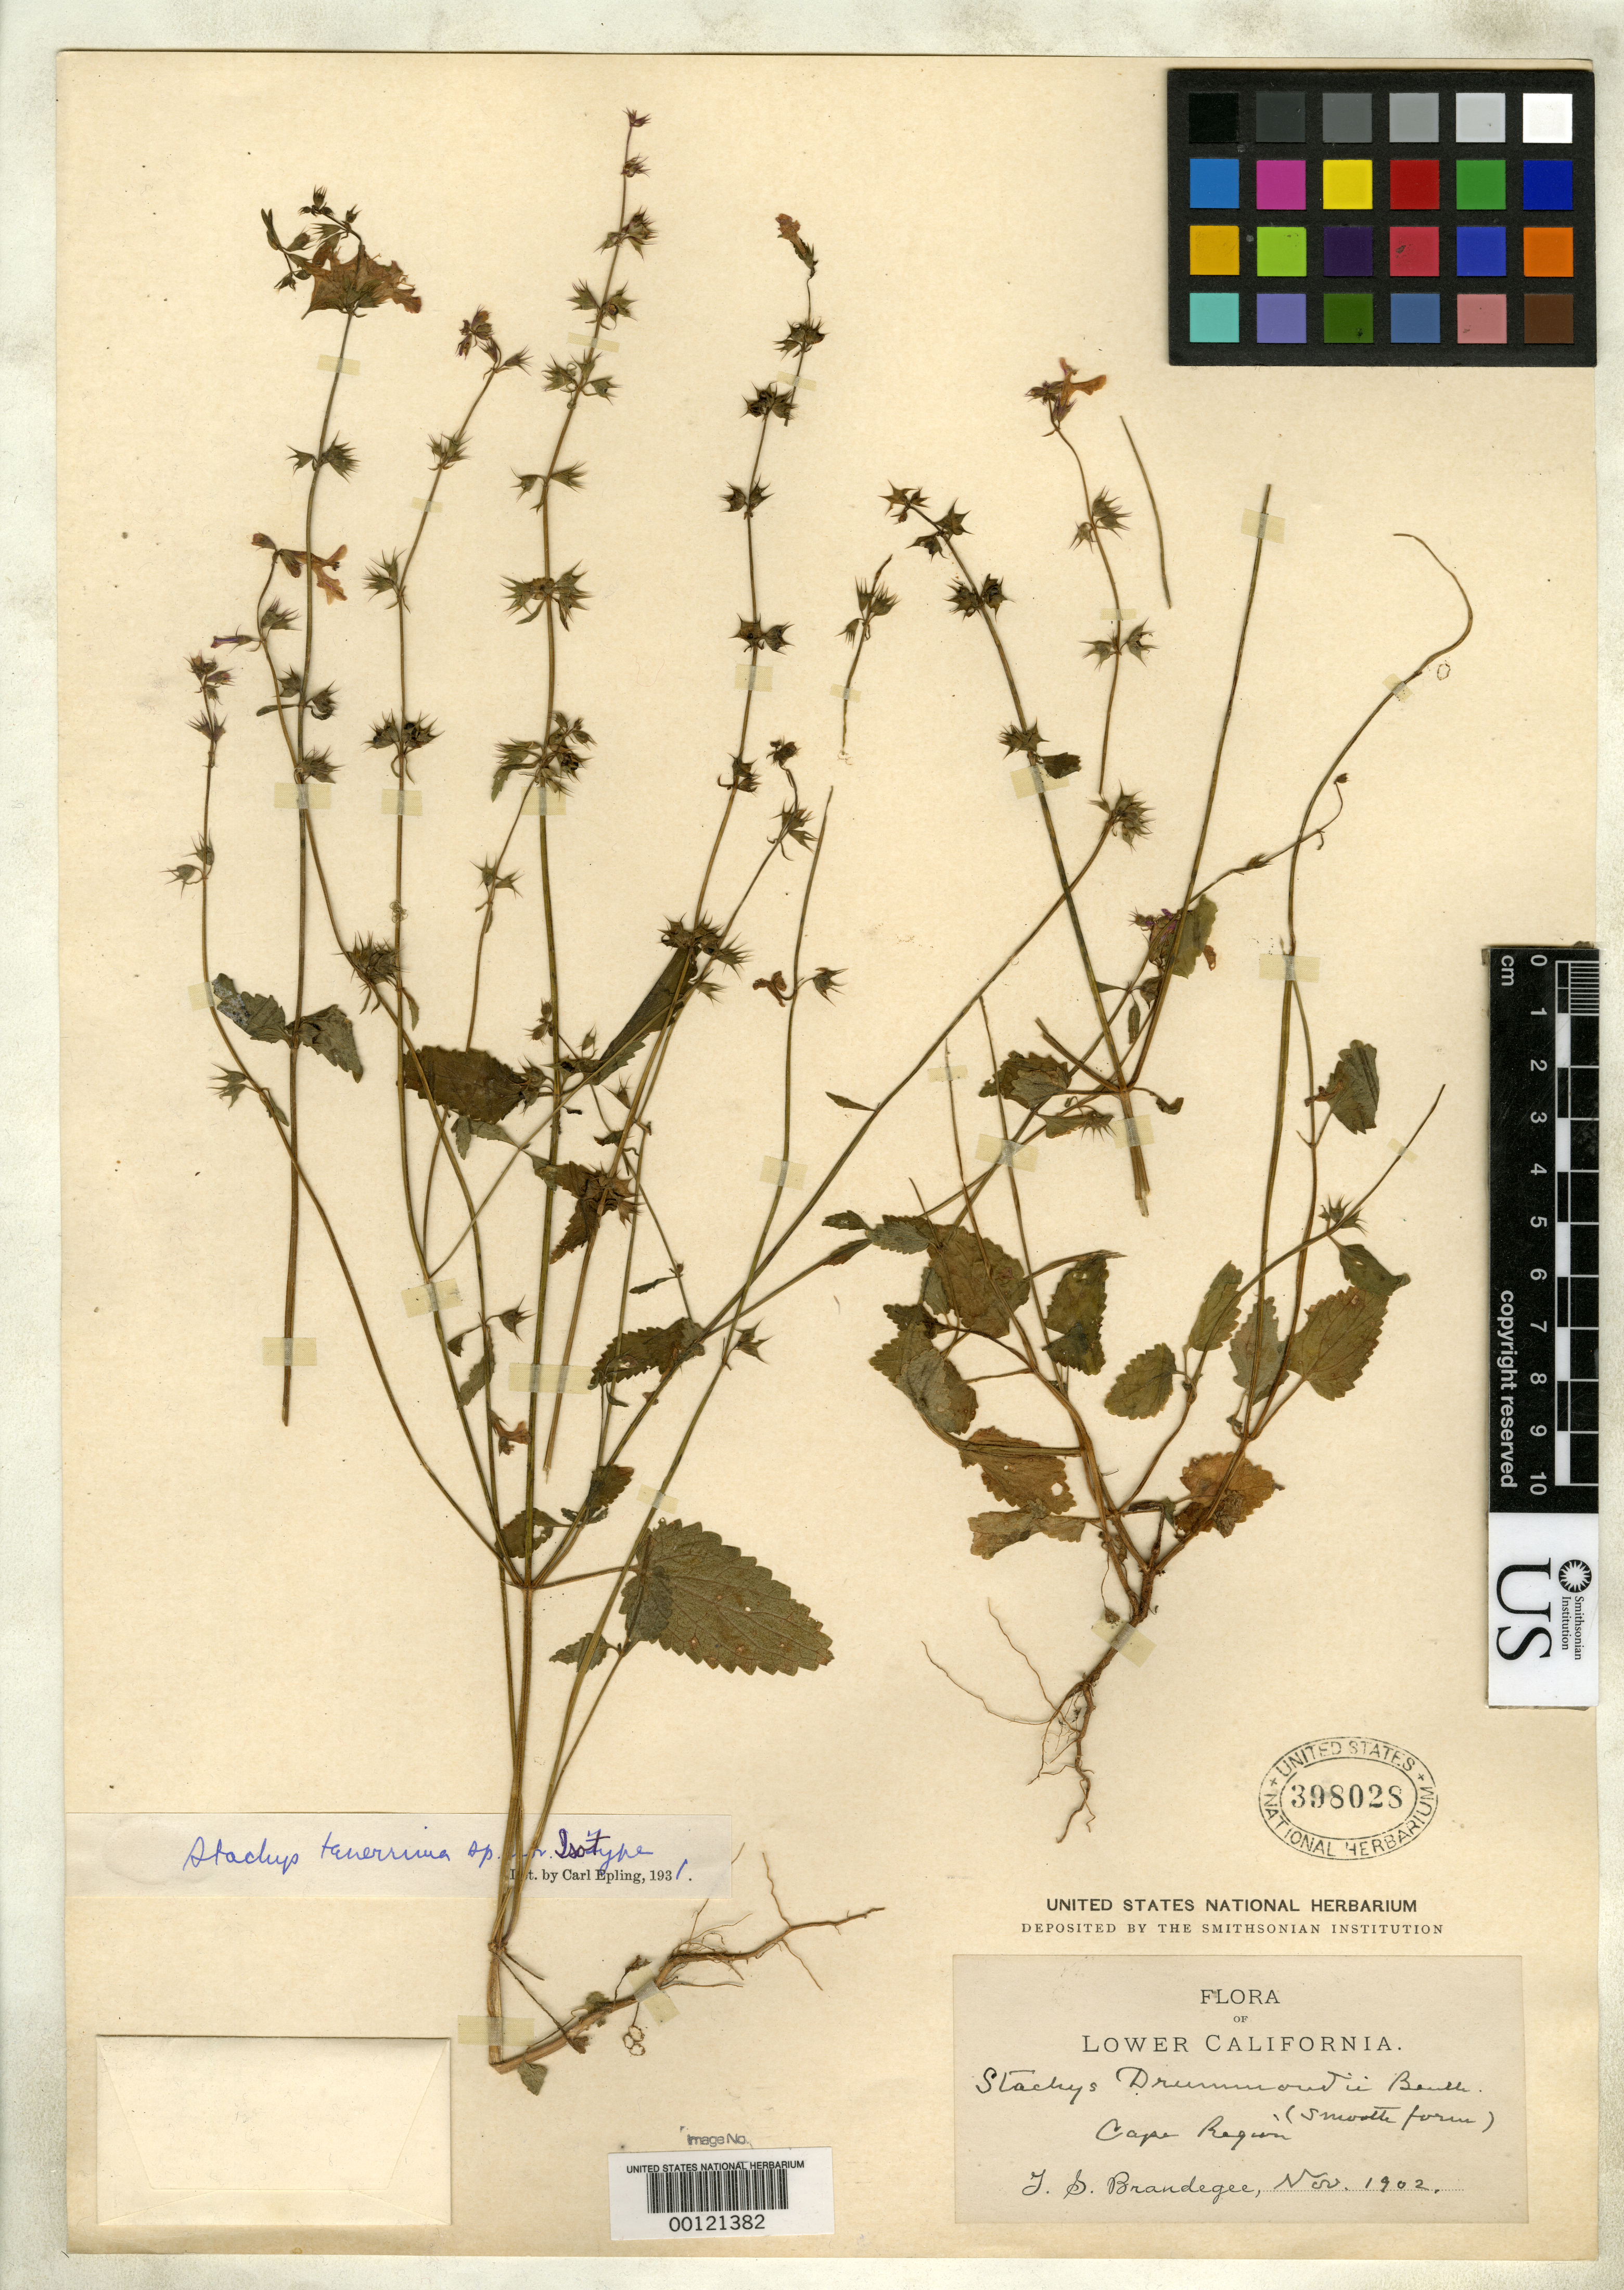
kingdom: Plantae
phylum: Tracheophyta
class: Magnoliopsida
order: Lamiales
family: Lamiaceae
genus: Stachys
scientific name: Stachys tenerrima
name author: Epling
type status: Isotype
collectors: T. S. Brandegee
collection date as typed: Nov 1902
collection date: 1902-11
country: Mexico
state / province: Baja California Sur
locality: Cape region.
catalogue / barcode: US 398028